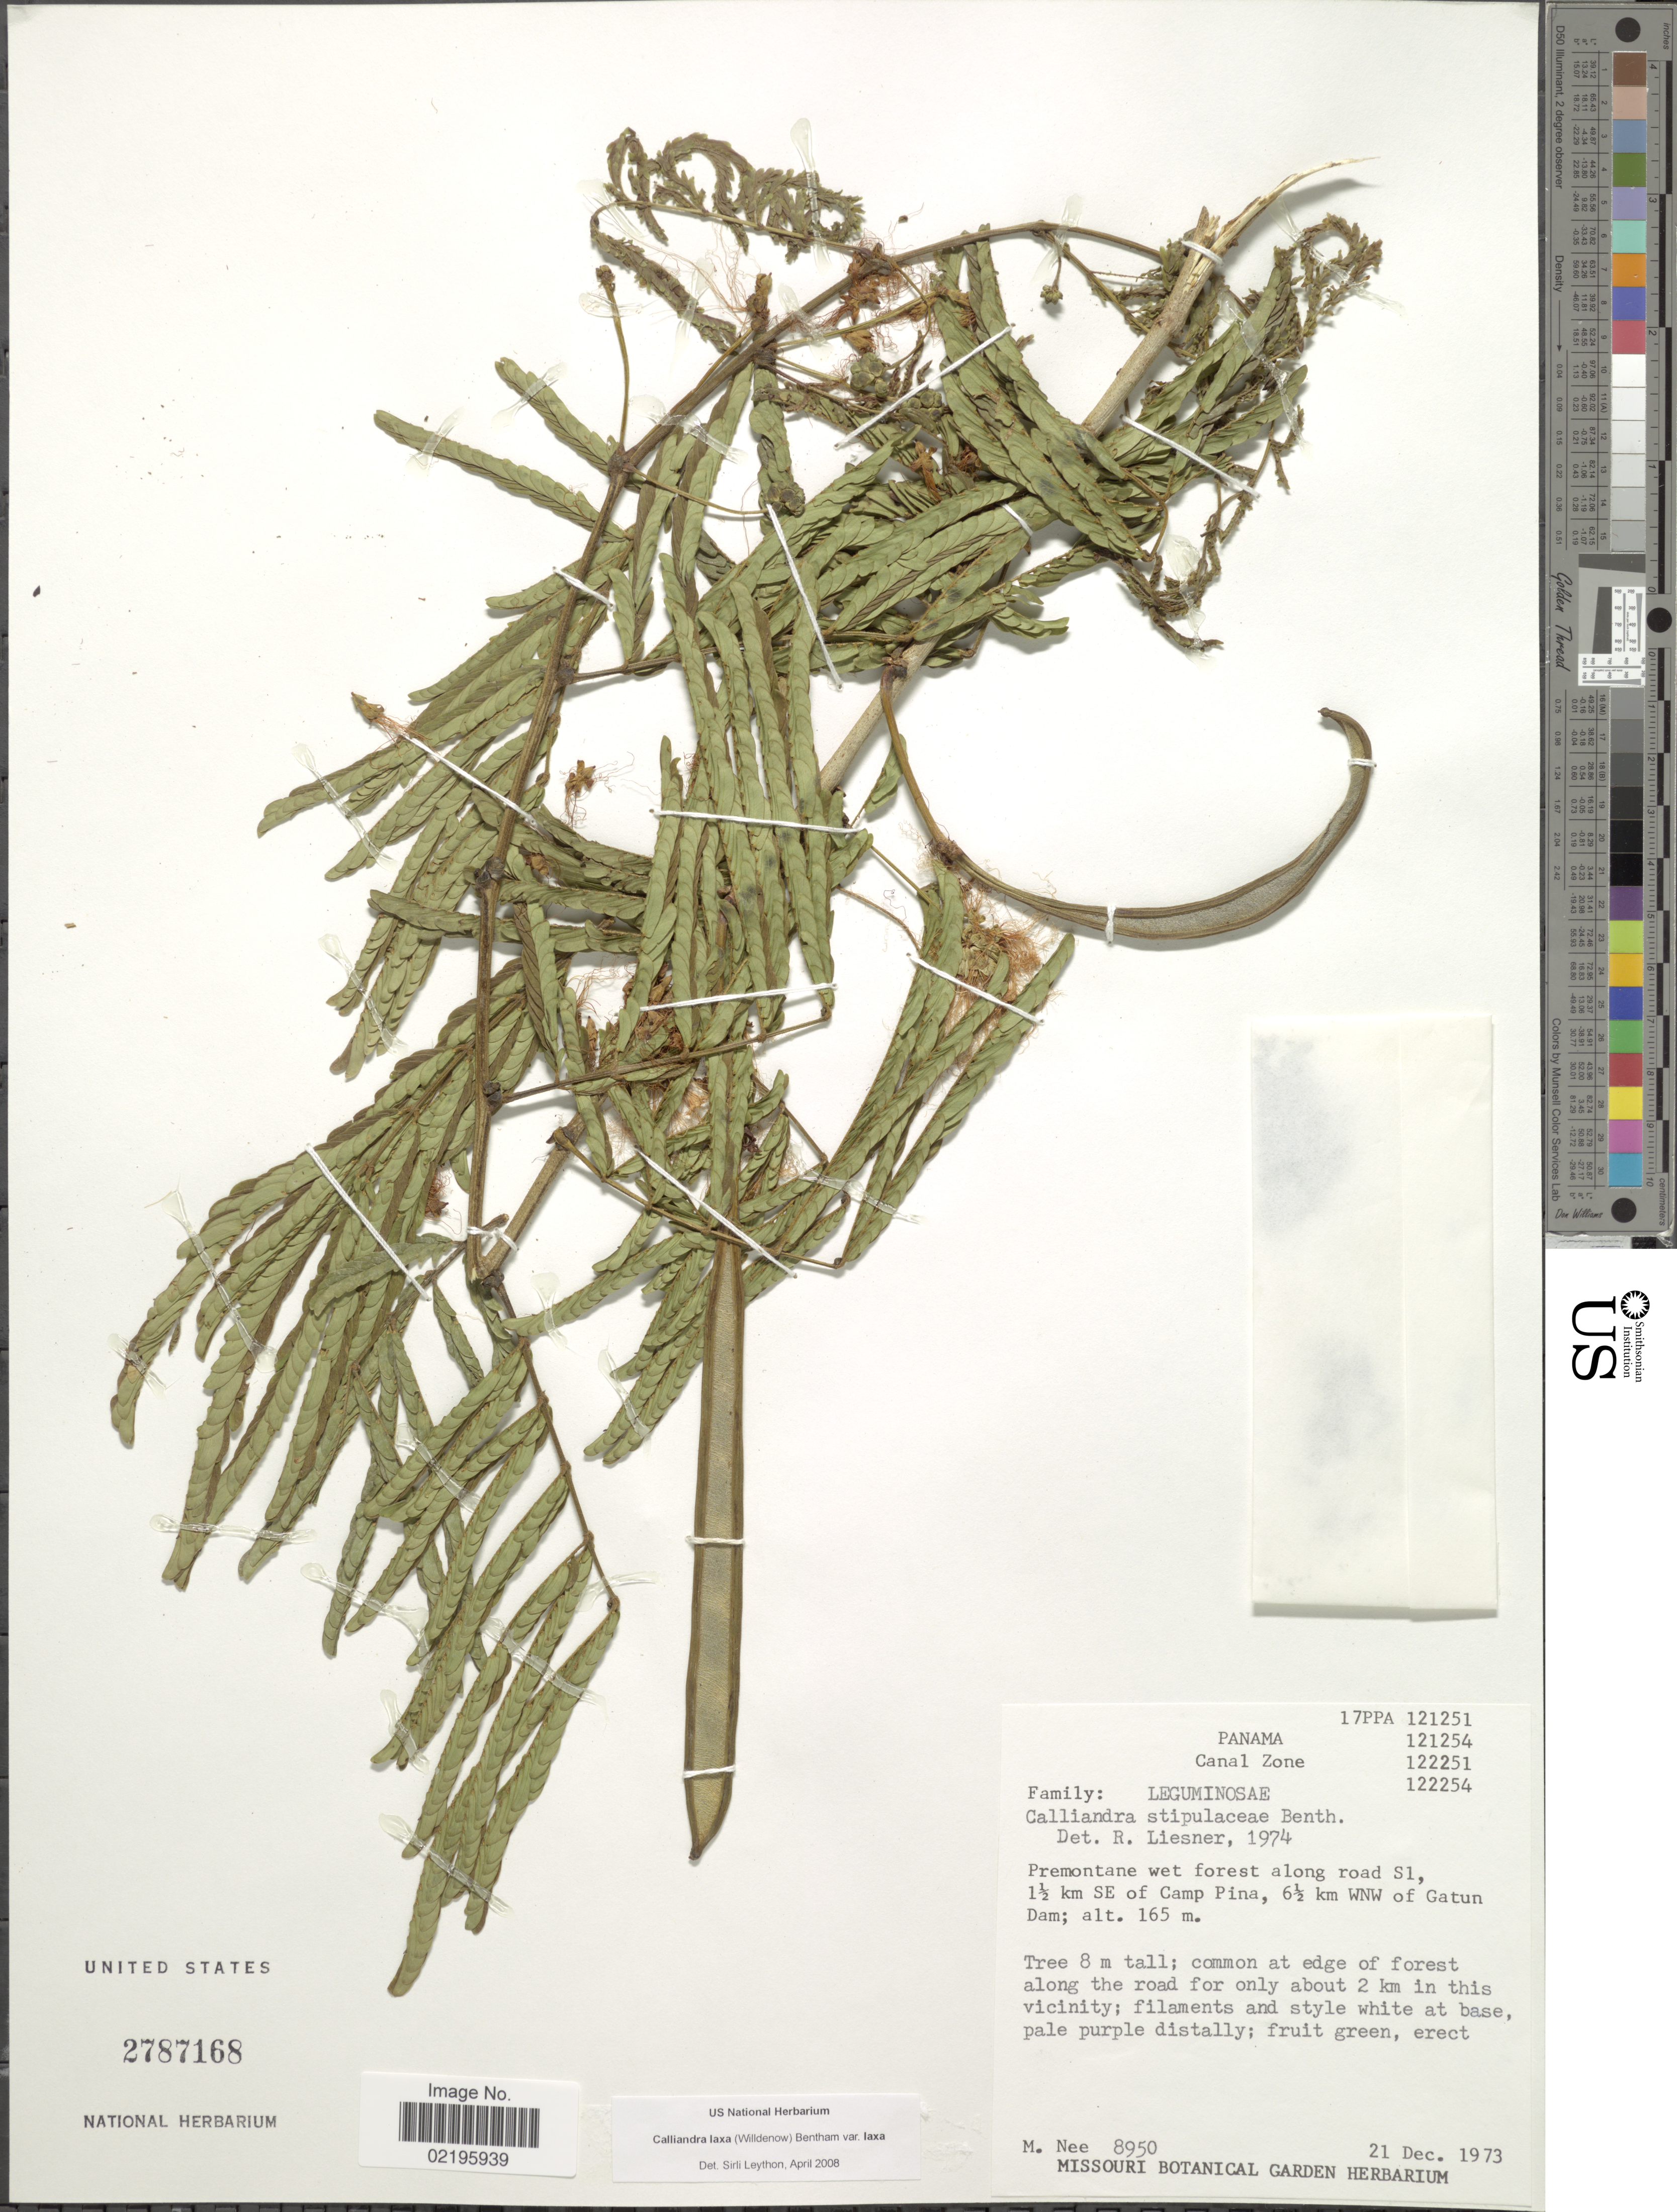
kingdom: Plantae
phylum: Tracheophyta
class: Magnoliopsida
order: Fabales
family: Fabaceae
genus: Calliandra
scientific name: Calliandra laxa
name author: (Willd.) Benth.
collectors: M. Nee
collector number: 8950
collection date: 1973-12-21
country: Panama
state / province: Colón / Panamá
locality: Canal Zone, Premontane wet forest along road S1, 1½ km SE of Camp Pina, 6 ½ km WNW of Gatun Dam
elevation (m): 165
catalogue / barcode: US 2787168